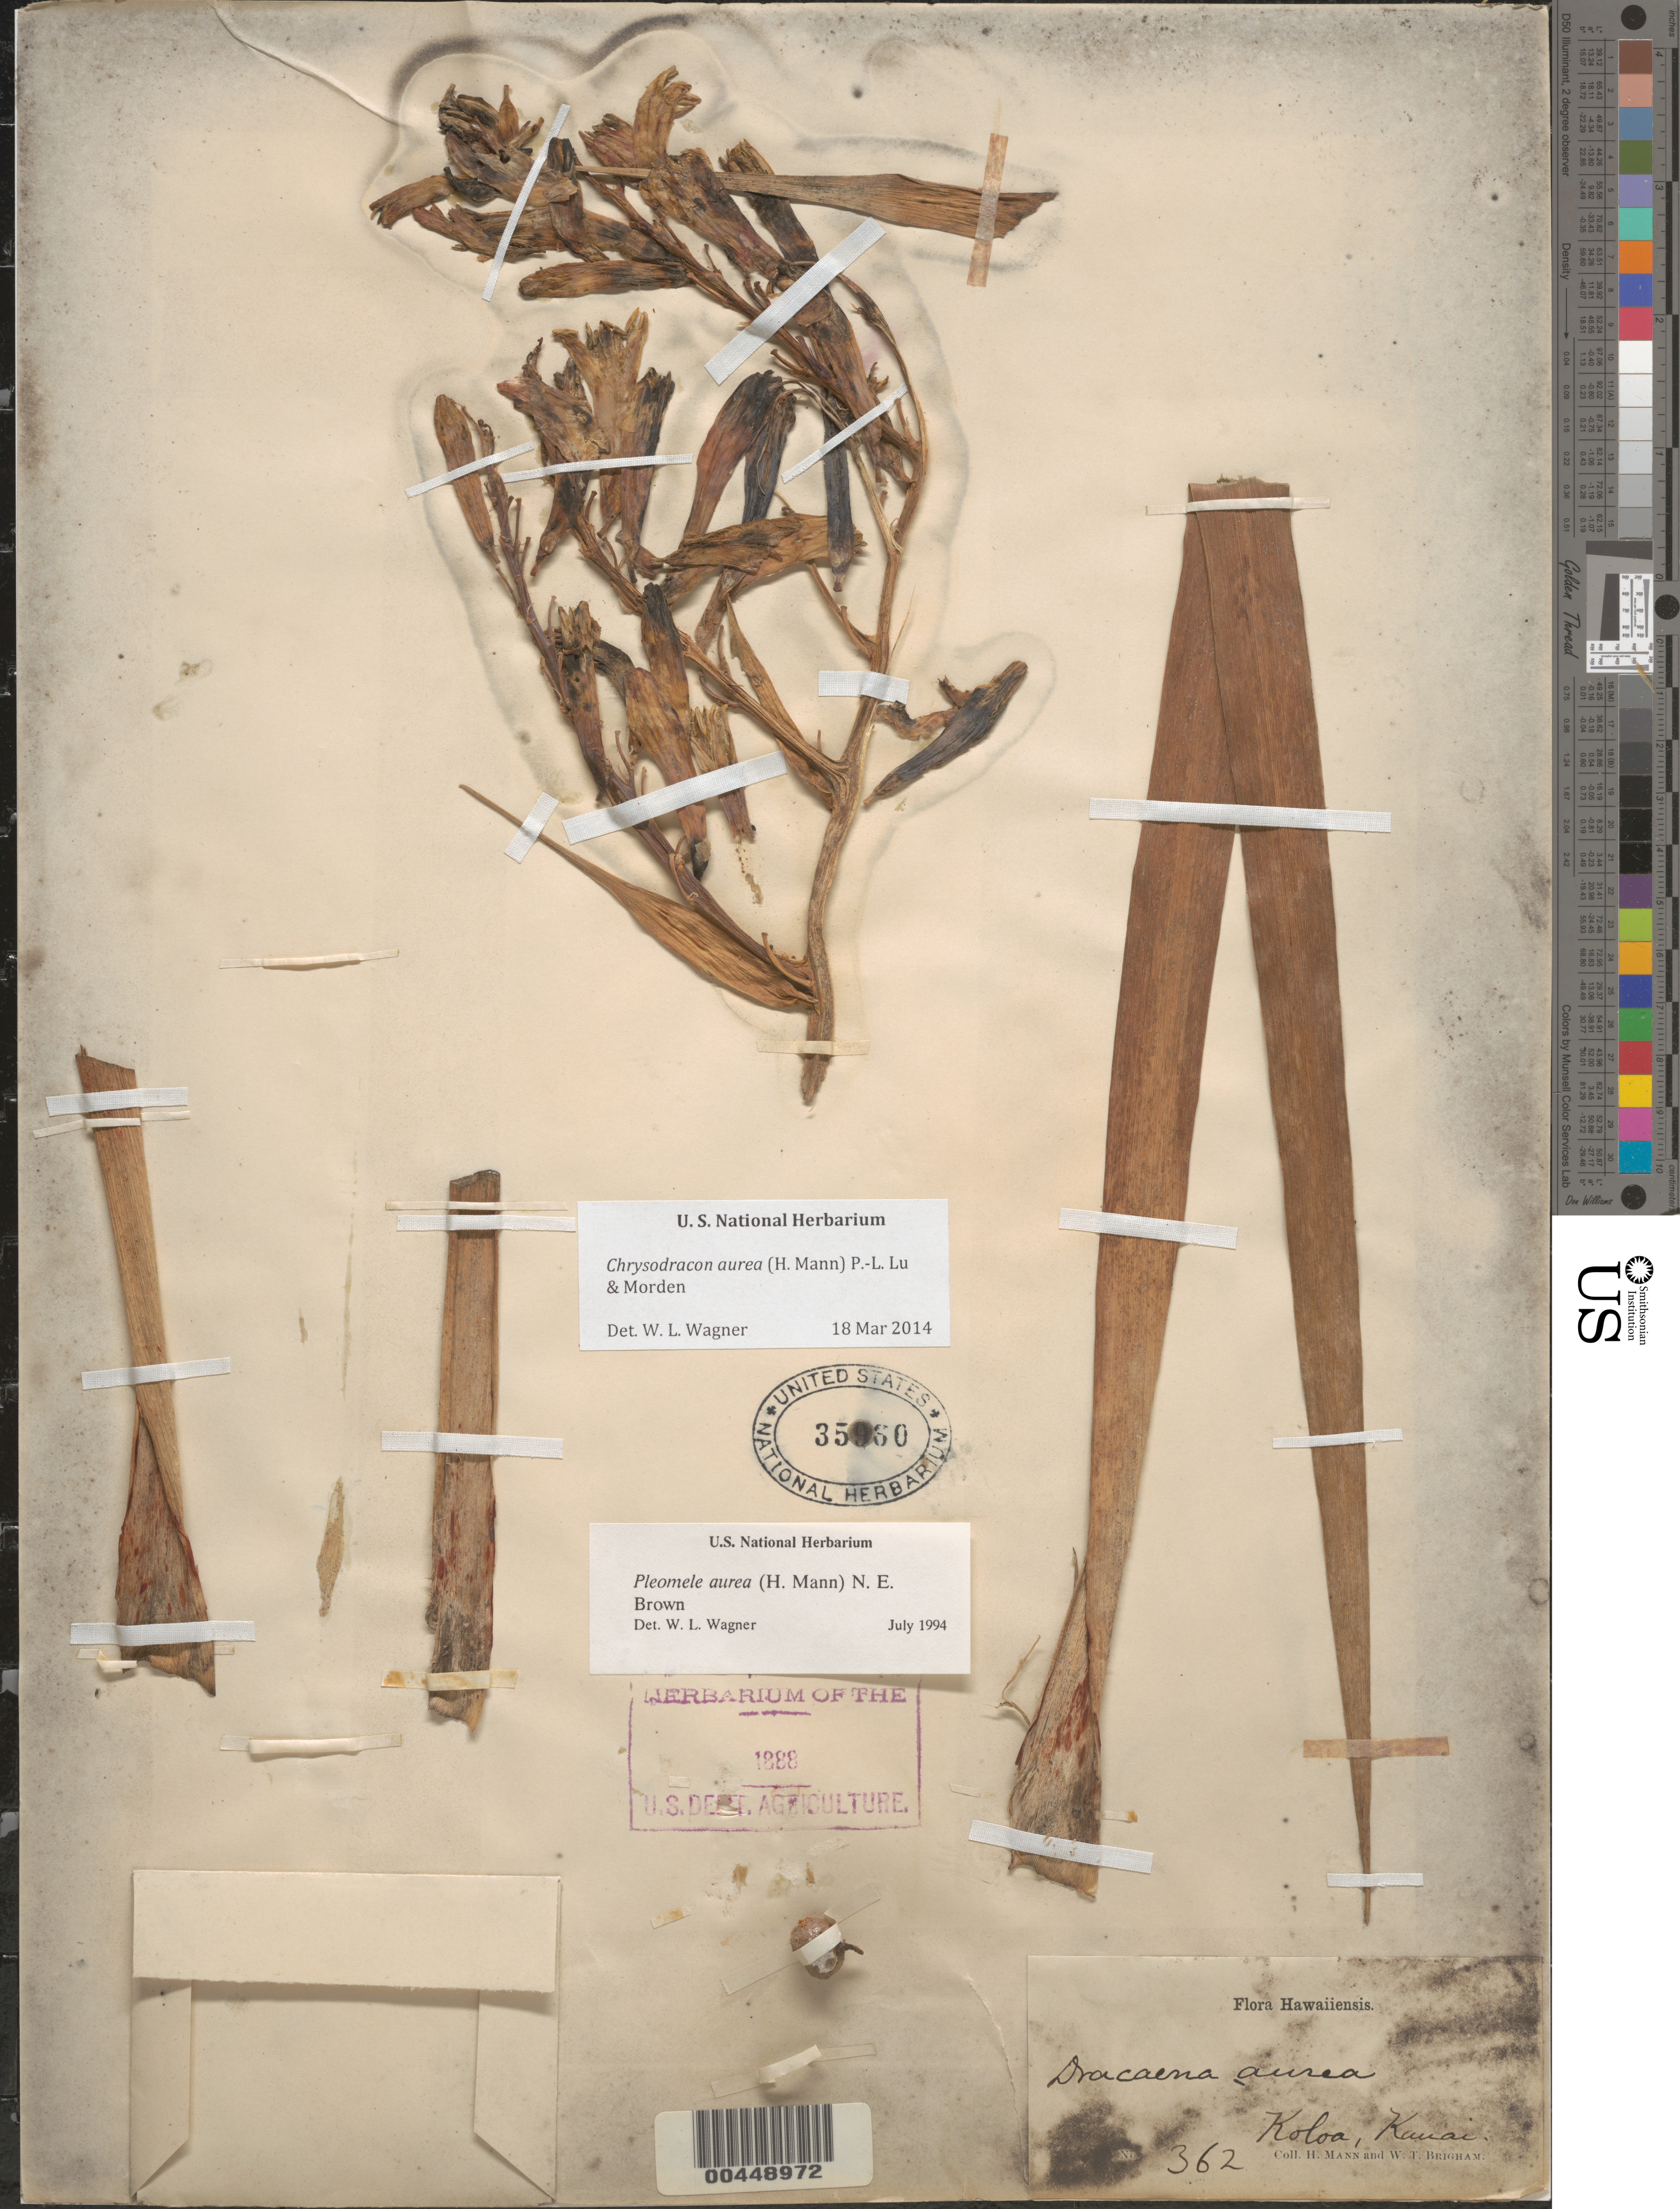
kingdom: Plantae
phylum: Tracheophyta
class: Liliopsida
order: Asparagales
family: Asparagaceae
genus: Dracaena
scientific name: Dracaena aurea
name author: H. Mann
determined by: Wagner, W. L., (BOT), Smithsonian Institution - National Museum of Natural History (UNITED STATES)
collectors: H. Mann & W. T. Brigham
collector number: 362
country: United States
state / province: Hawaii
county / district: Kauai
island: Kaua'i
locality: Koloa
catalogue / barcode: US 35060